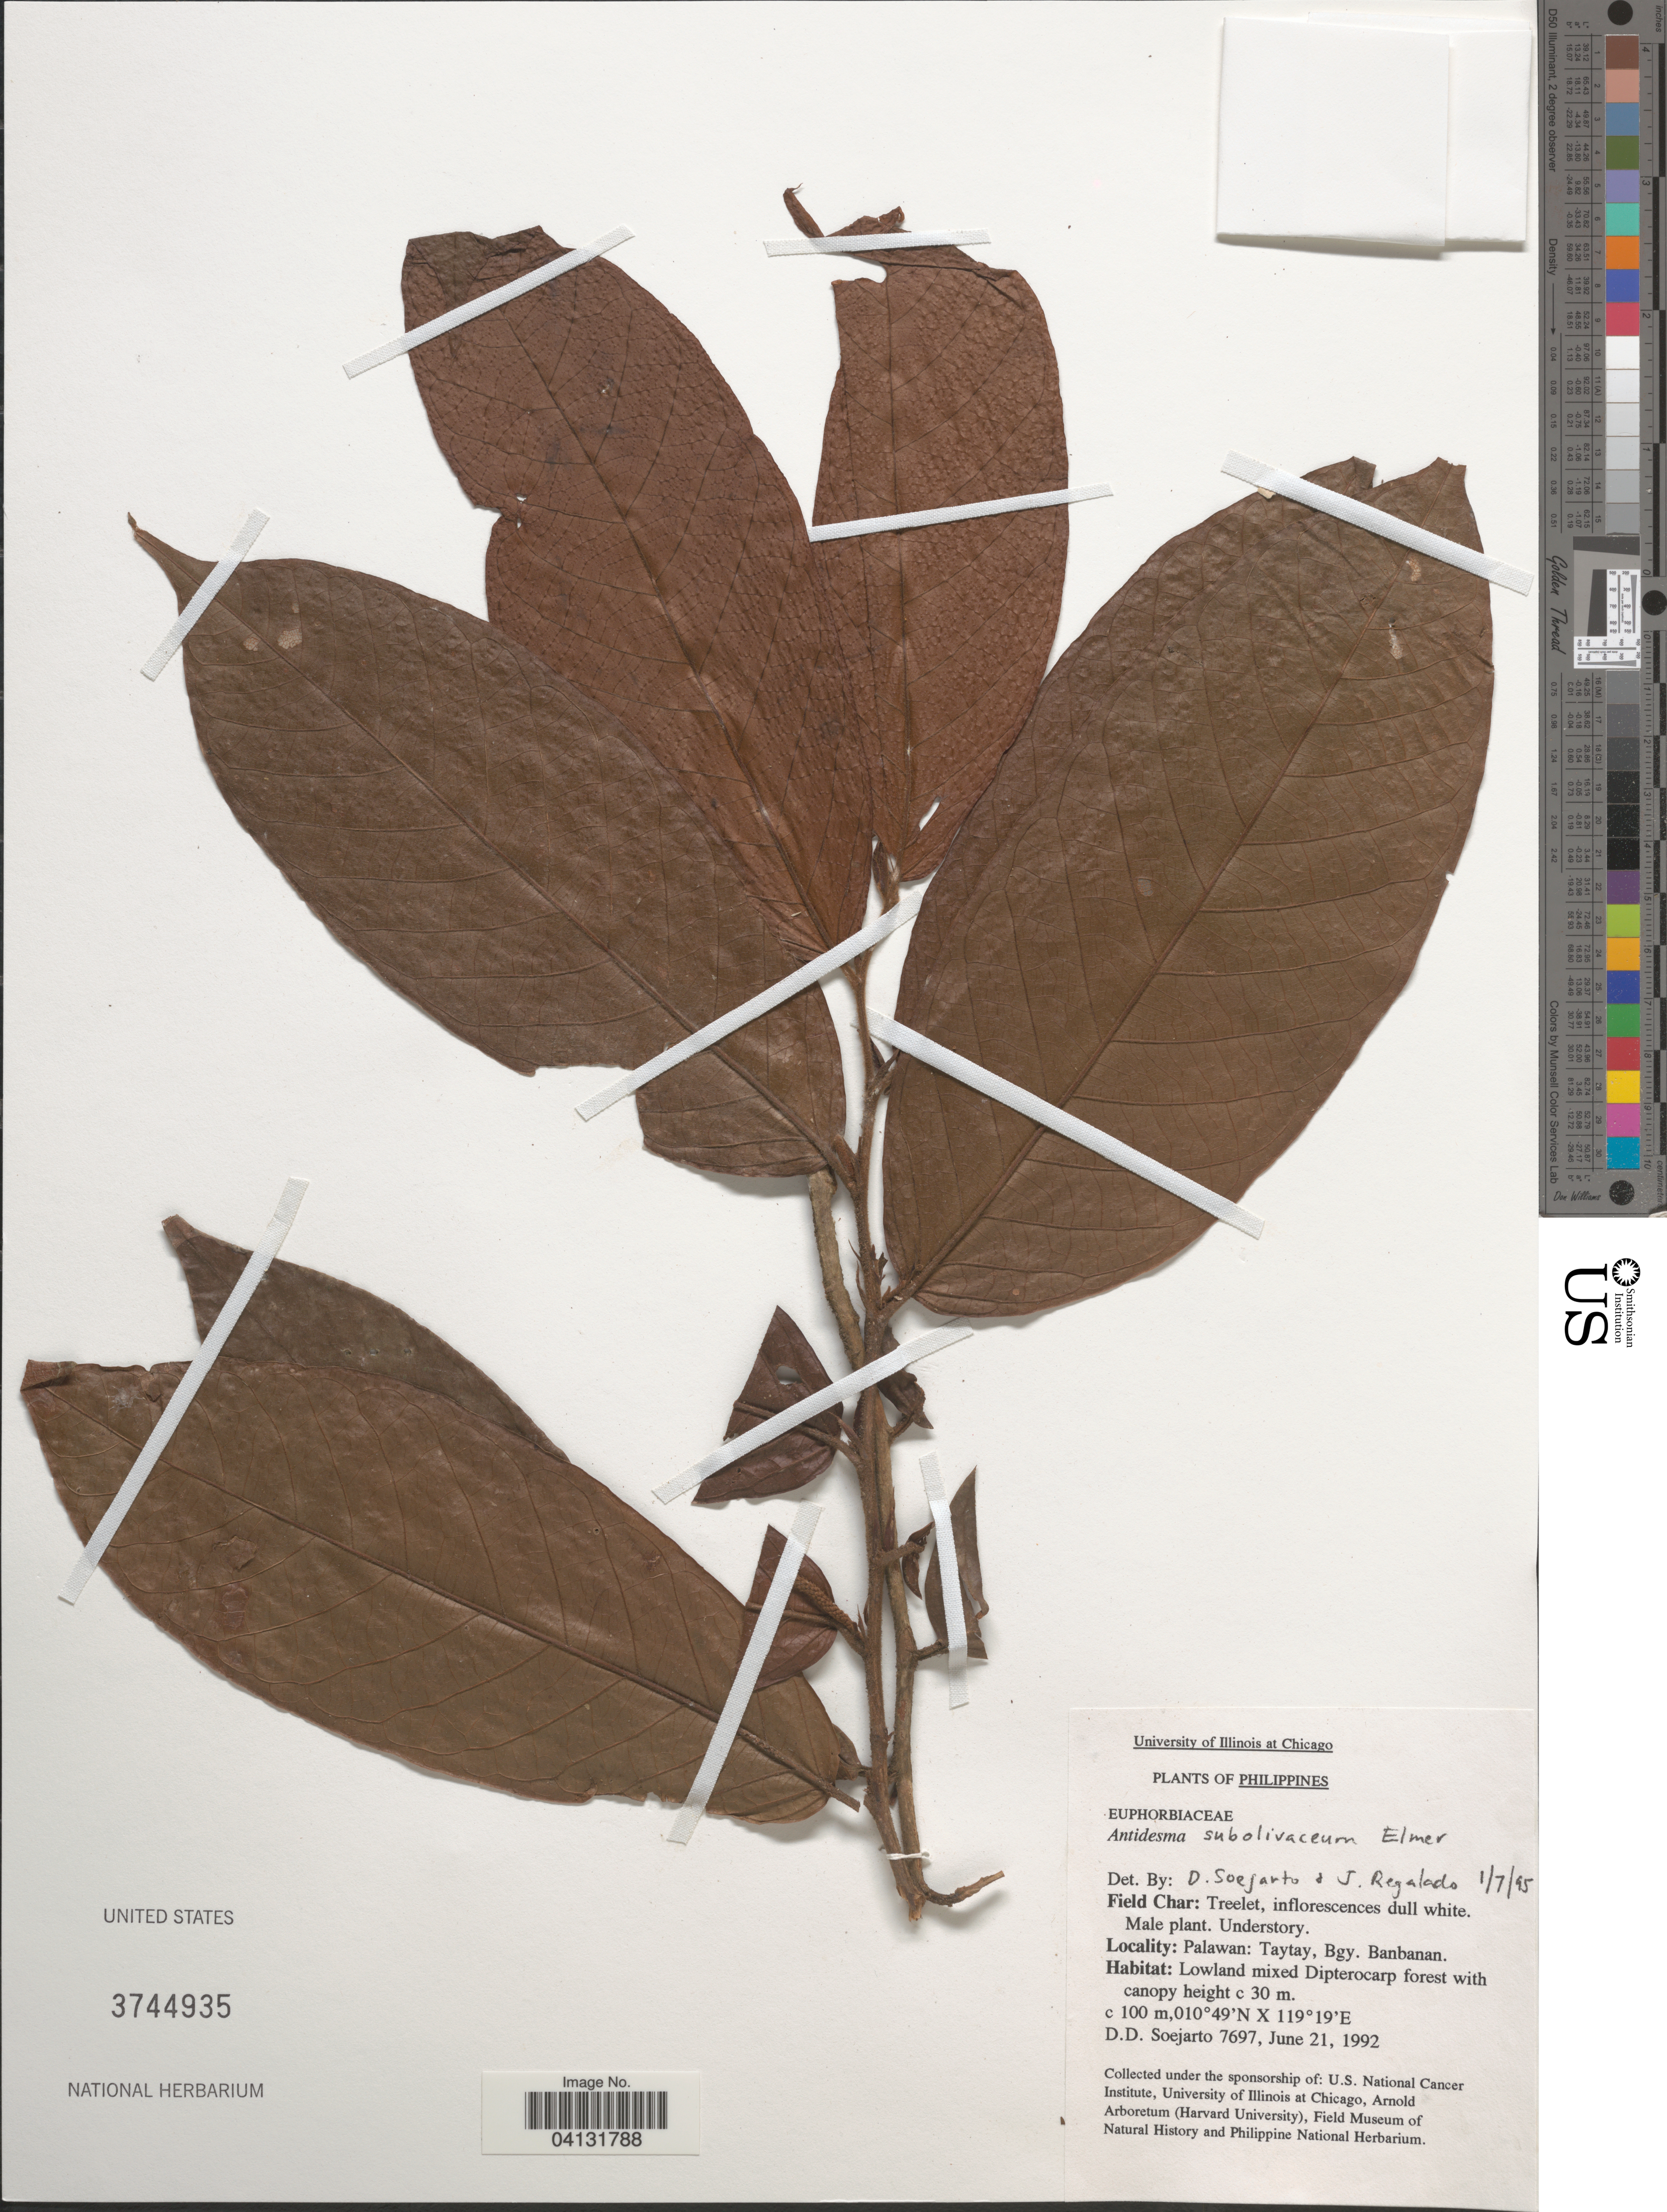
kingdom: Plantae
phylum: Tracheophyta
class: Magnoliopsida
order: Malpighiales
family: Phyllanthaceae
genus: Antidesma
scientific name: Antidesma subolivaceum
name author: Elmer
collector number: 7697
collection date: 1992-06-21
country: Philippines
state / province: Mimaropa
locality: Palawan: Taytay, Bgy. Banbanan.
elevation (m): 100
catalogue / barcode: US 3744935